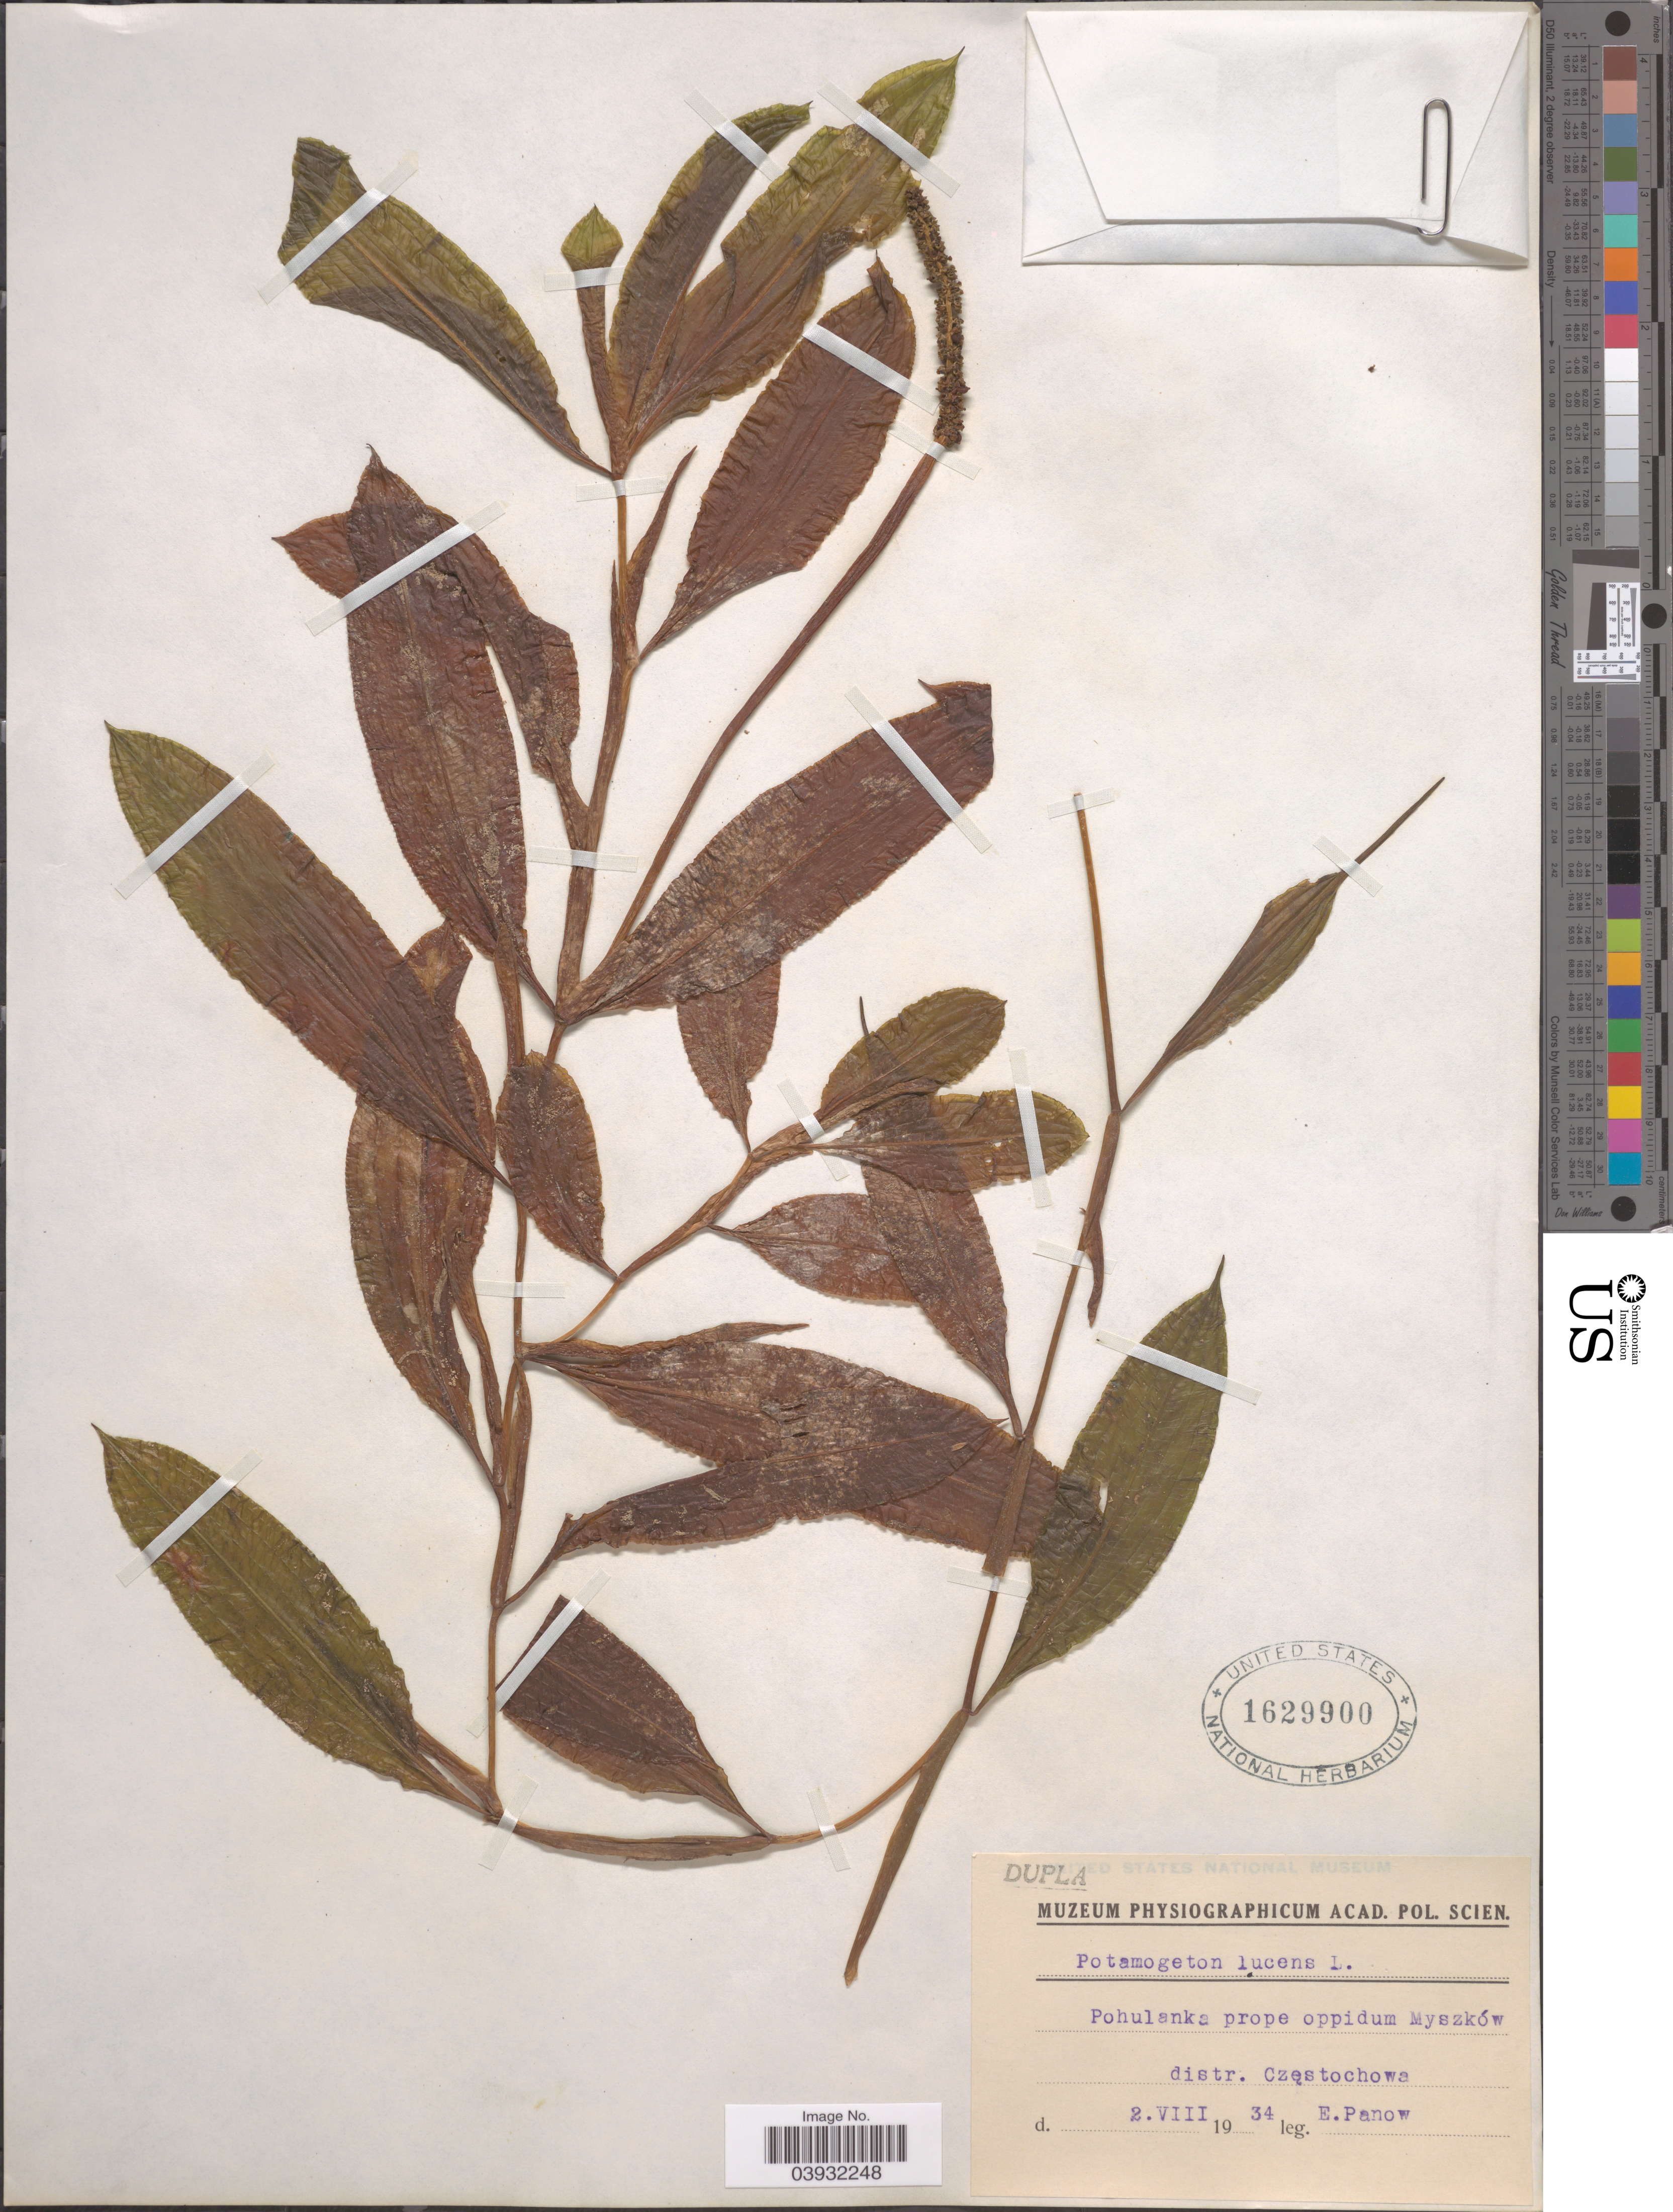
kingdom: Plantae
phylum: Tracheophyta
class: Liliopsida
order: Alismatales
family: Potamogetonaceae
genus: Potamogeton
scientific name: Potamogeton lucens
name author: L.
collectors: E. Panow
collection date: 1934-08-02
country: Poland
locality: Pohulanka prope oppidum Myszków distr. Czestochowa.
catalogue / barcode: US 1629900